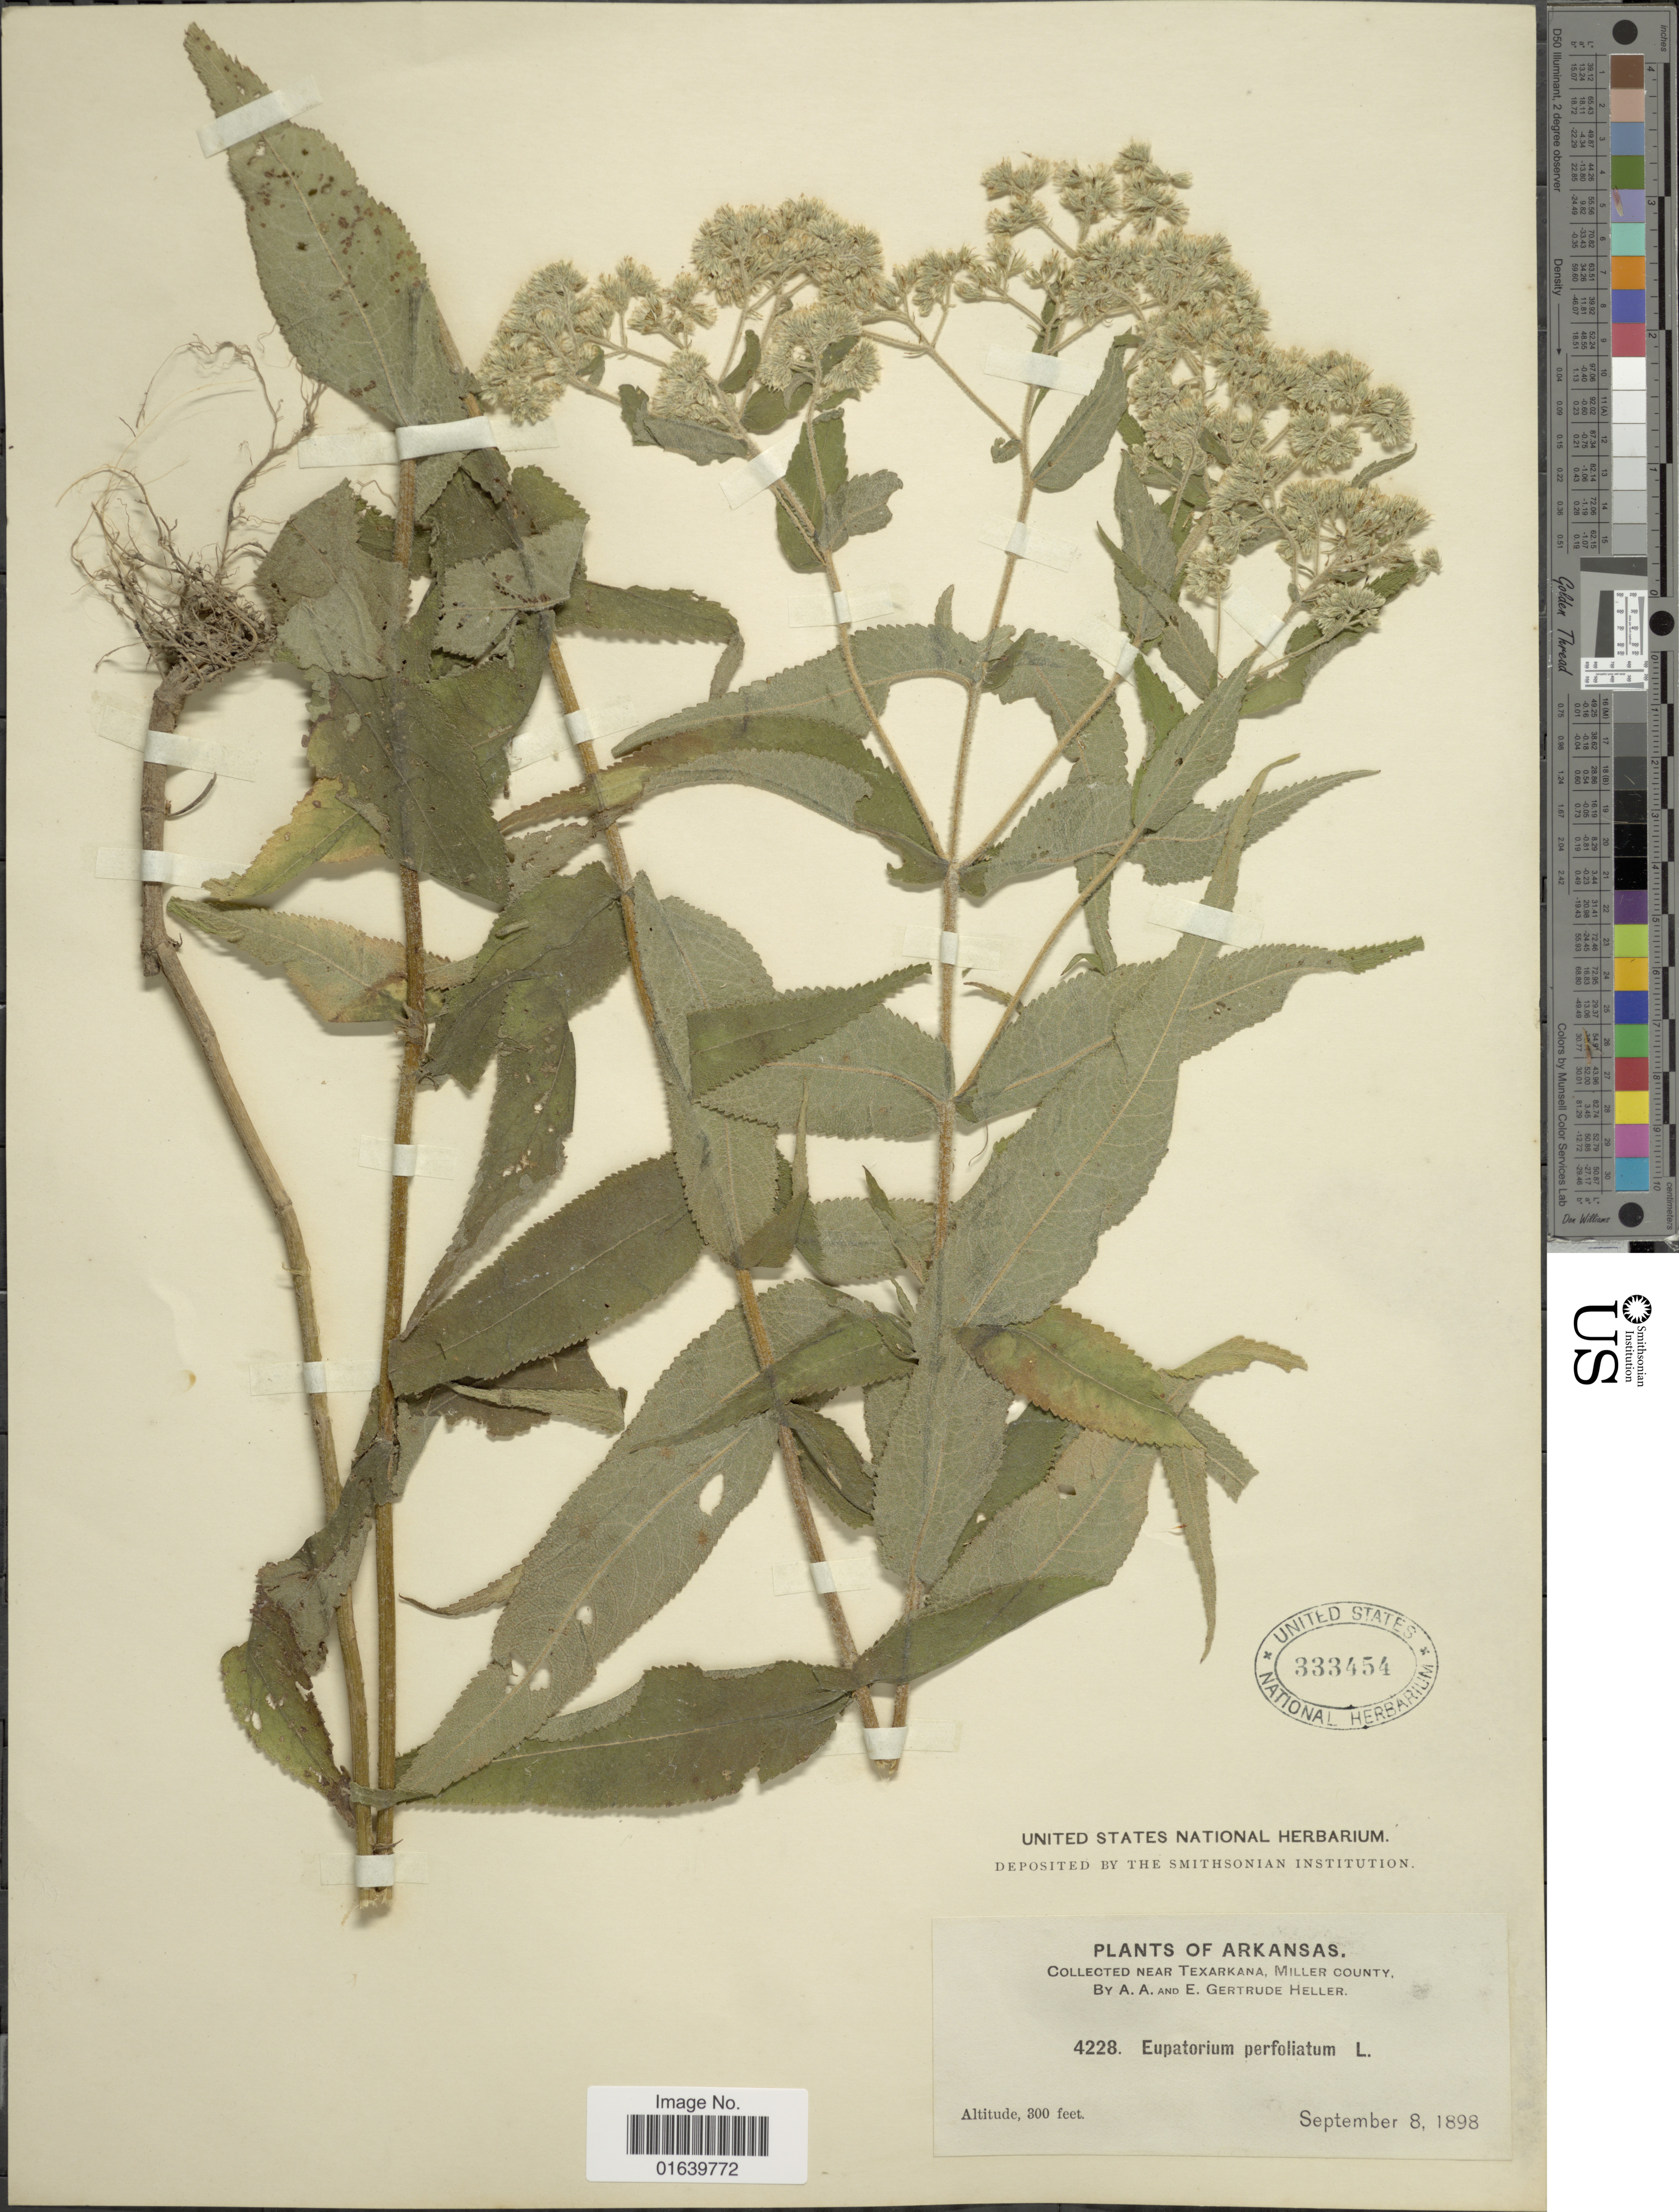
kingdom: Plantae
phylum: Tracheophyta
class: Magnoliopsida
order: Asterales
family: Asteraceae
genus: Eupatorium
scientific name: Eupatorium perfoliatum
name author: L.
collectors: A. A. Heller & E. G. Heller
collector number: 4228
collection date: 1898-09-08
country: United States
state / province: Arkansas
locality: Near Texarkana, Miller County.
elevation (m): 91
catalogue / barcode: US 333454